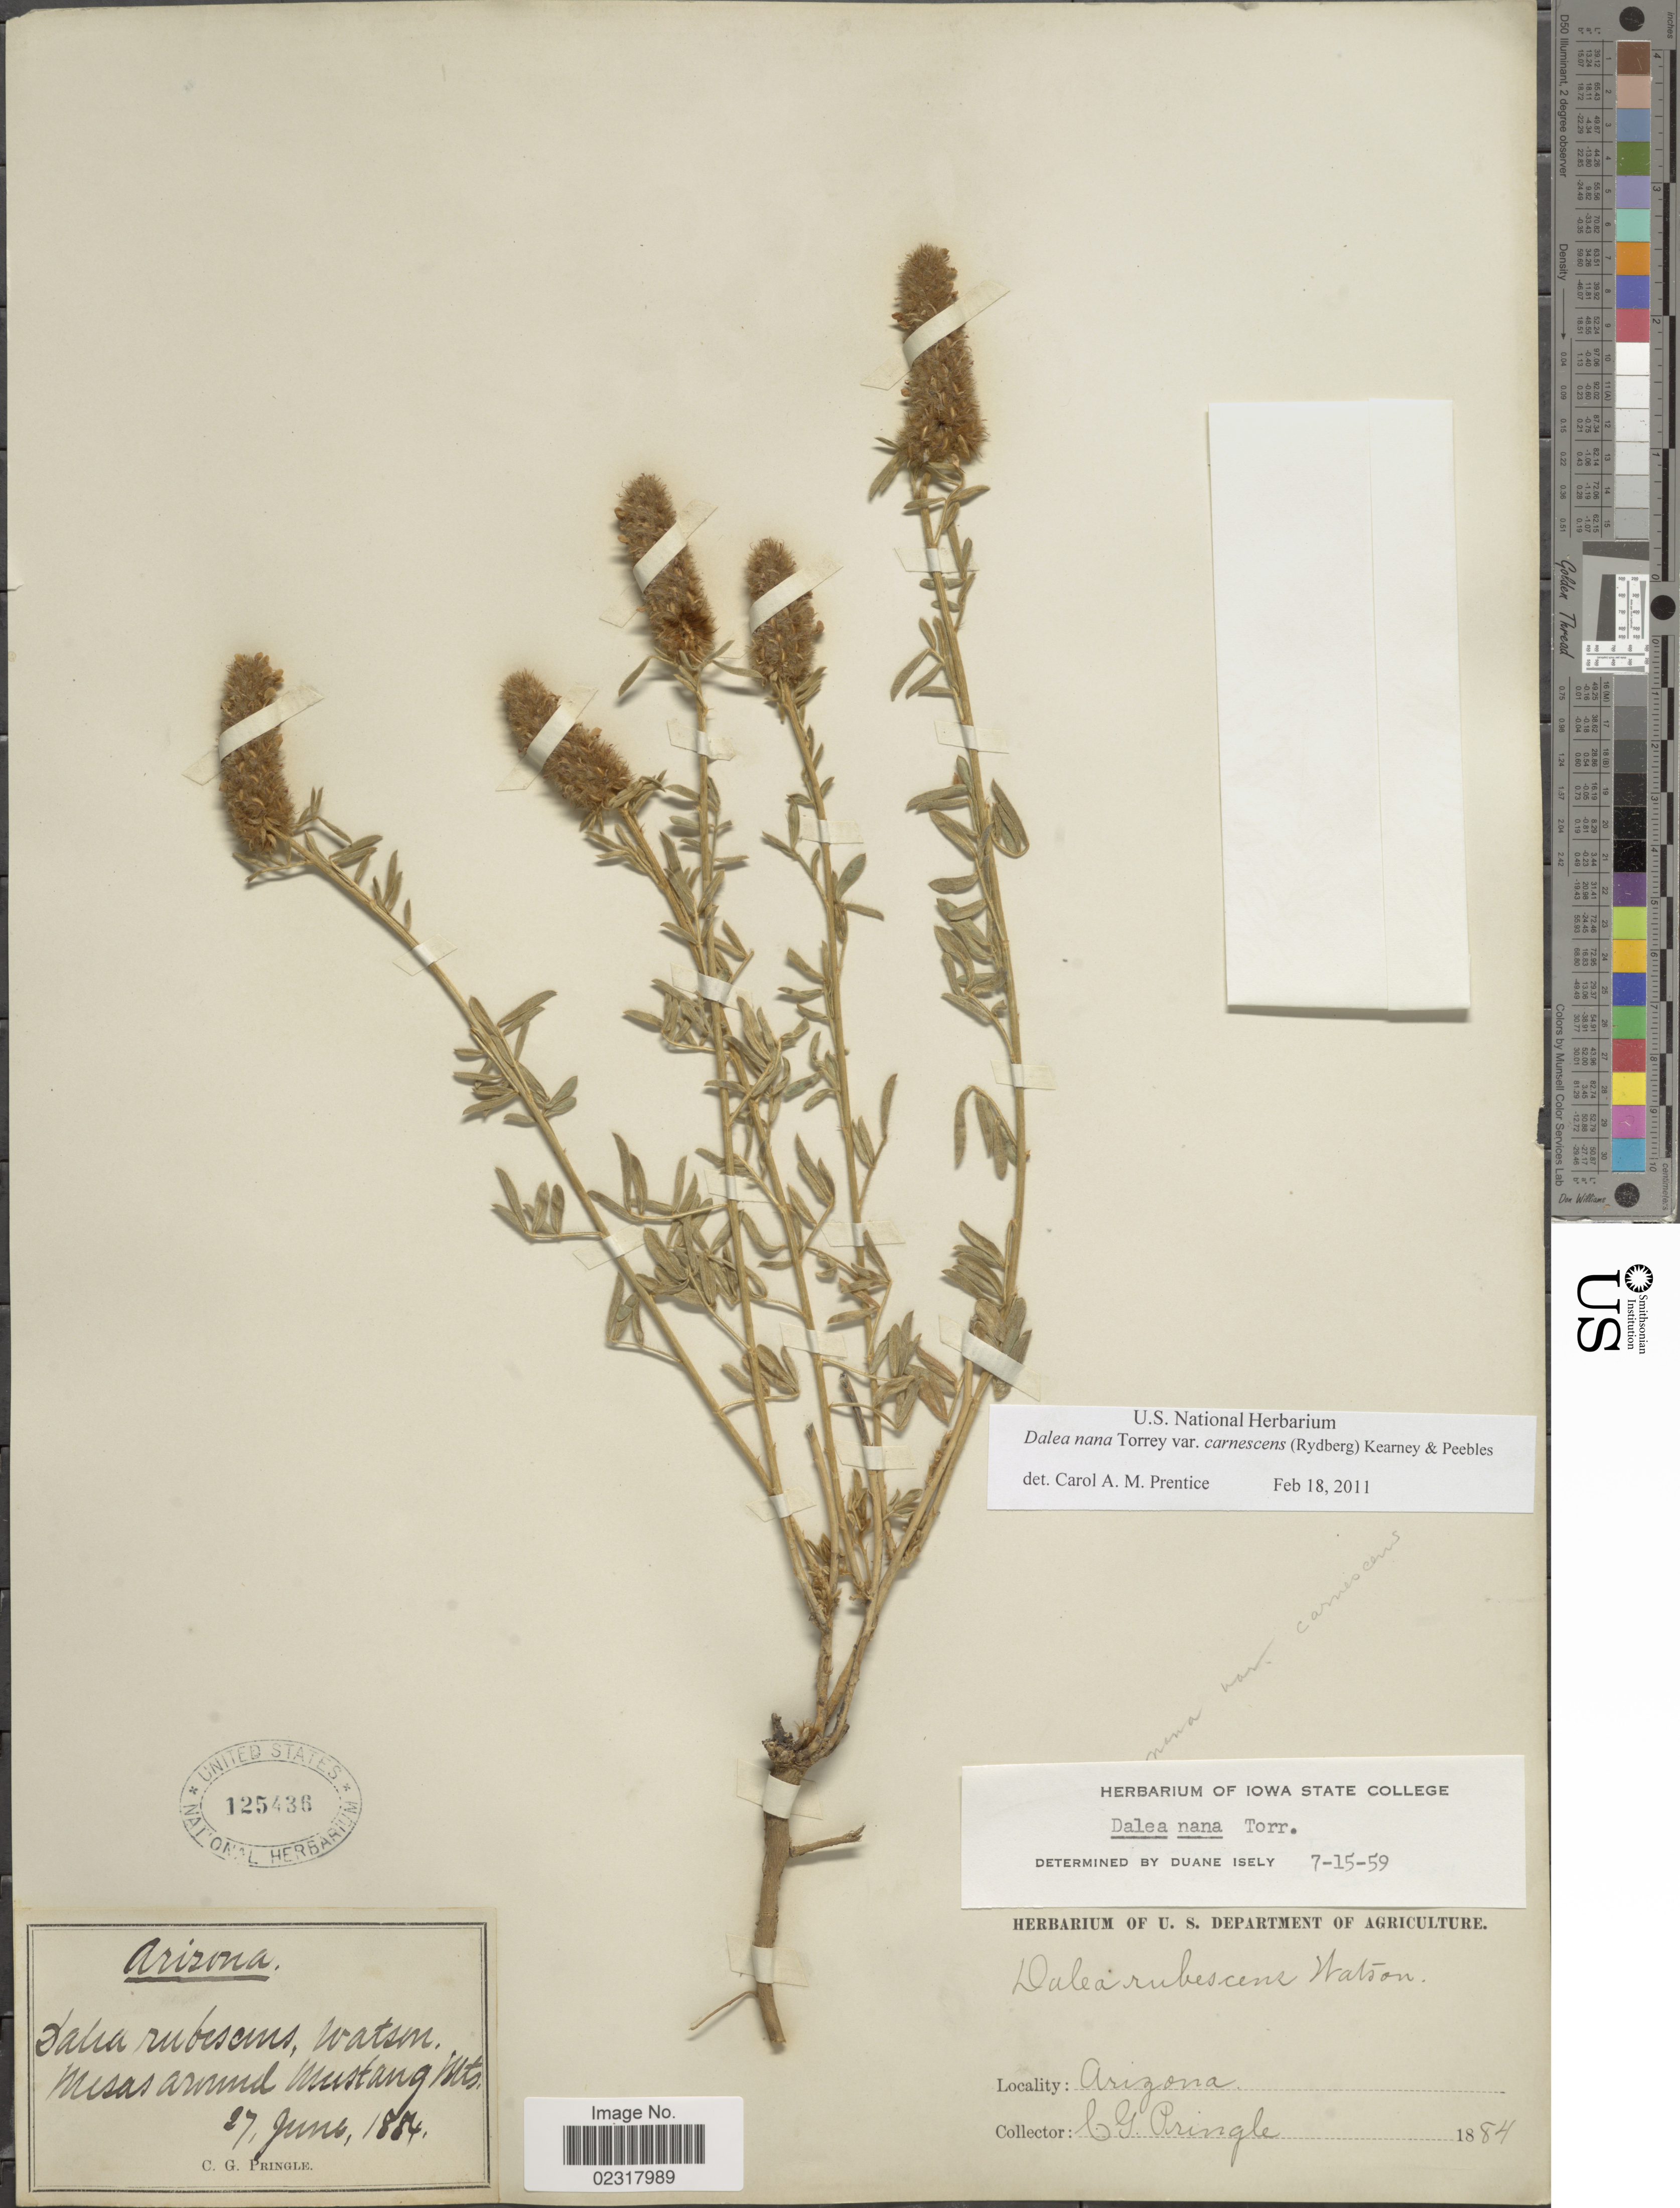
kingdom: Plantae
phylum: Tracheophyta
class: Magnoliopsida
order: Fabales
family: Fabaceae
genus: Dalea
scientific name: Dalea nana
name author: Torr. & A. Gray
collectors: C. G. Pringle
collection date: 1884-06-27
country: United States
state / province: Arizona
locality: Mesas around Mustang Mts.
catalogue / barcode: US 125436